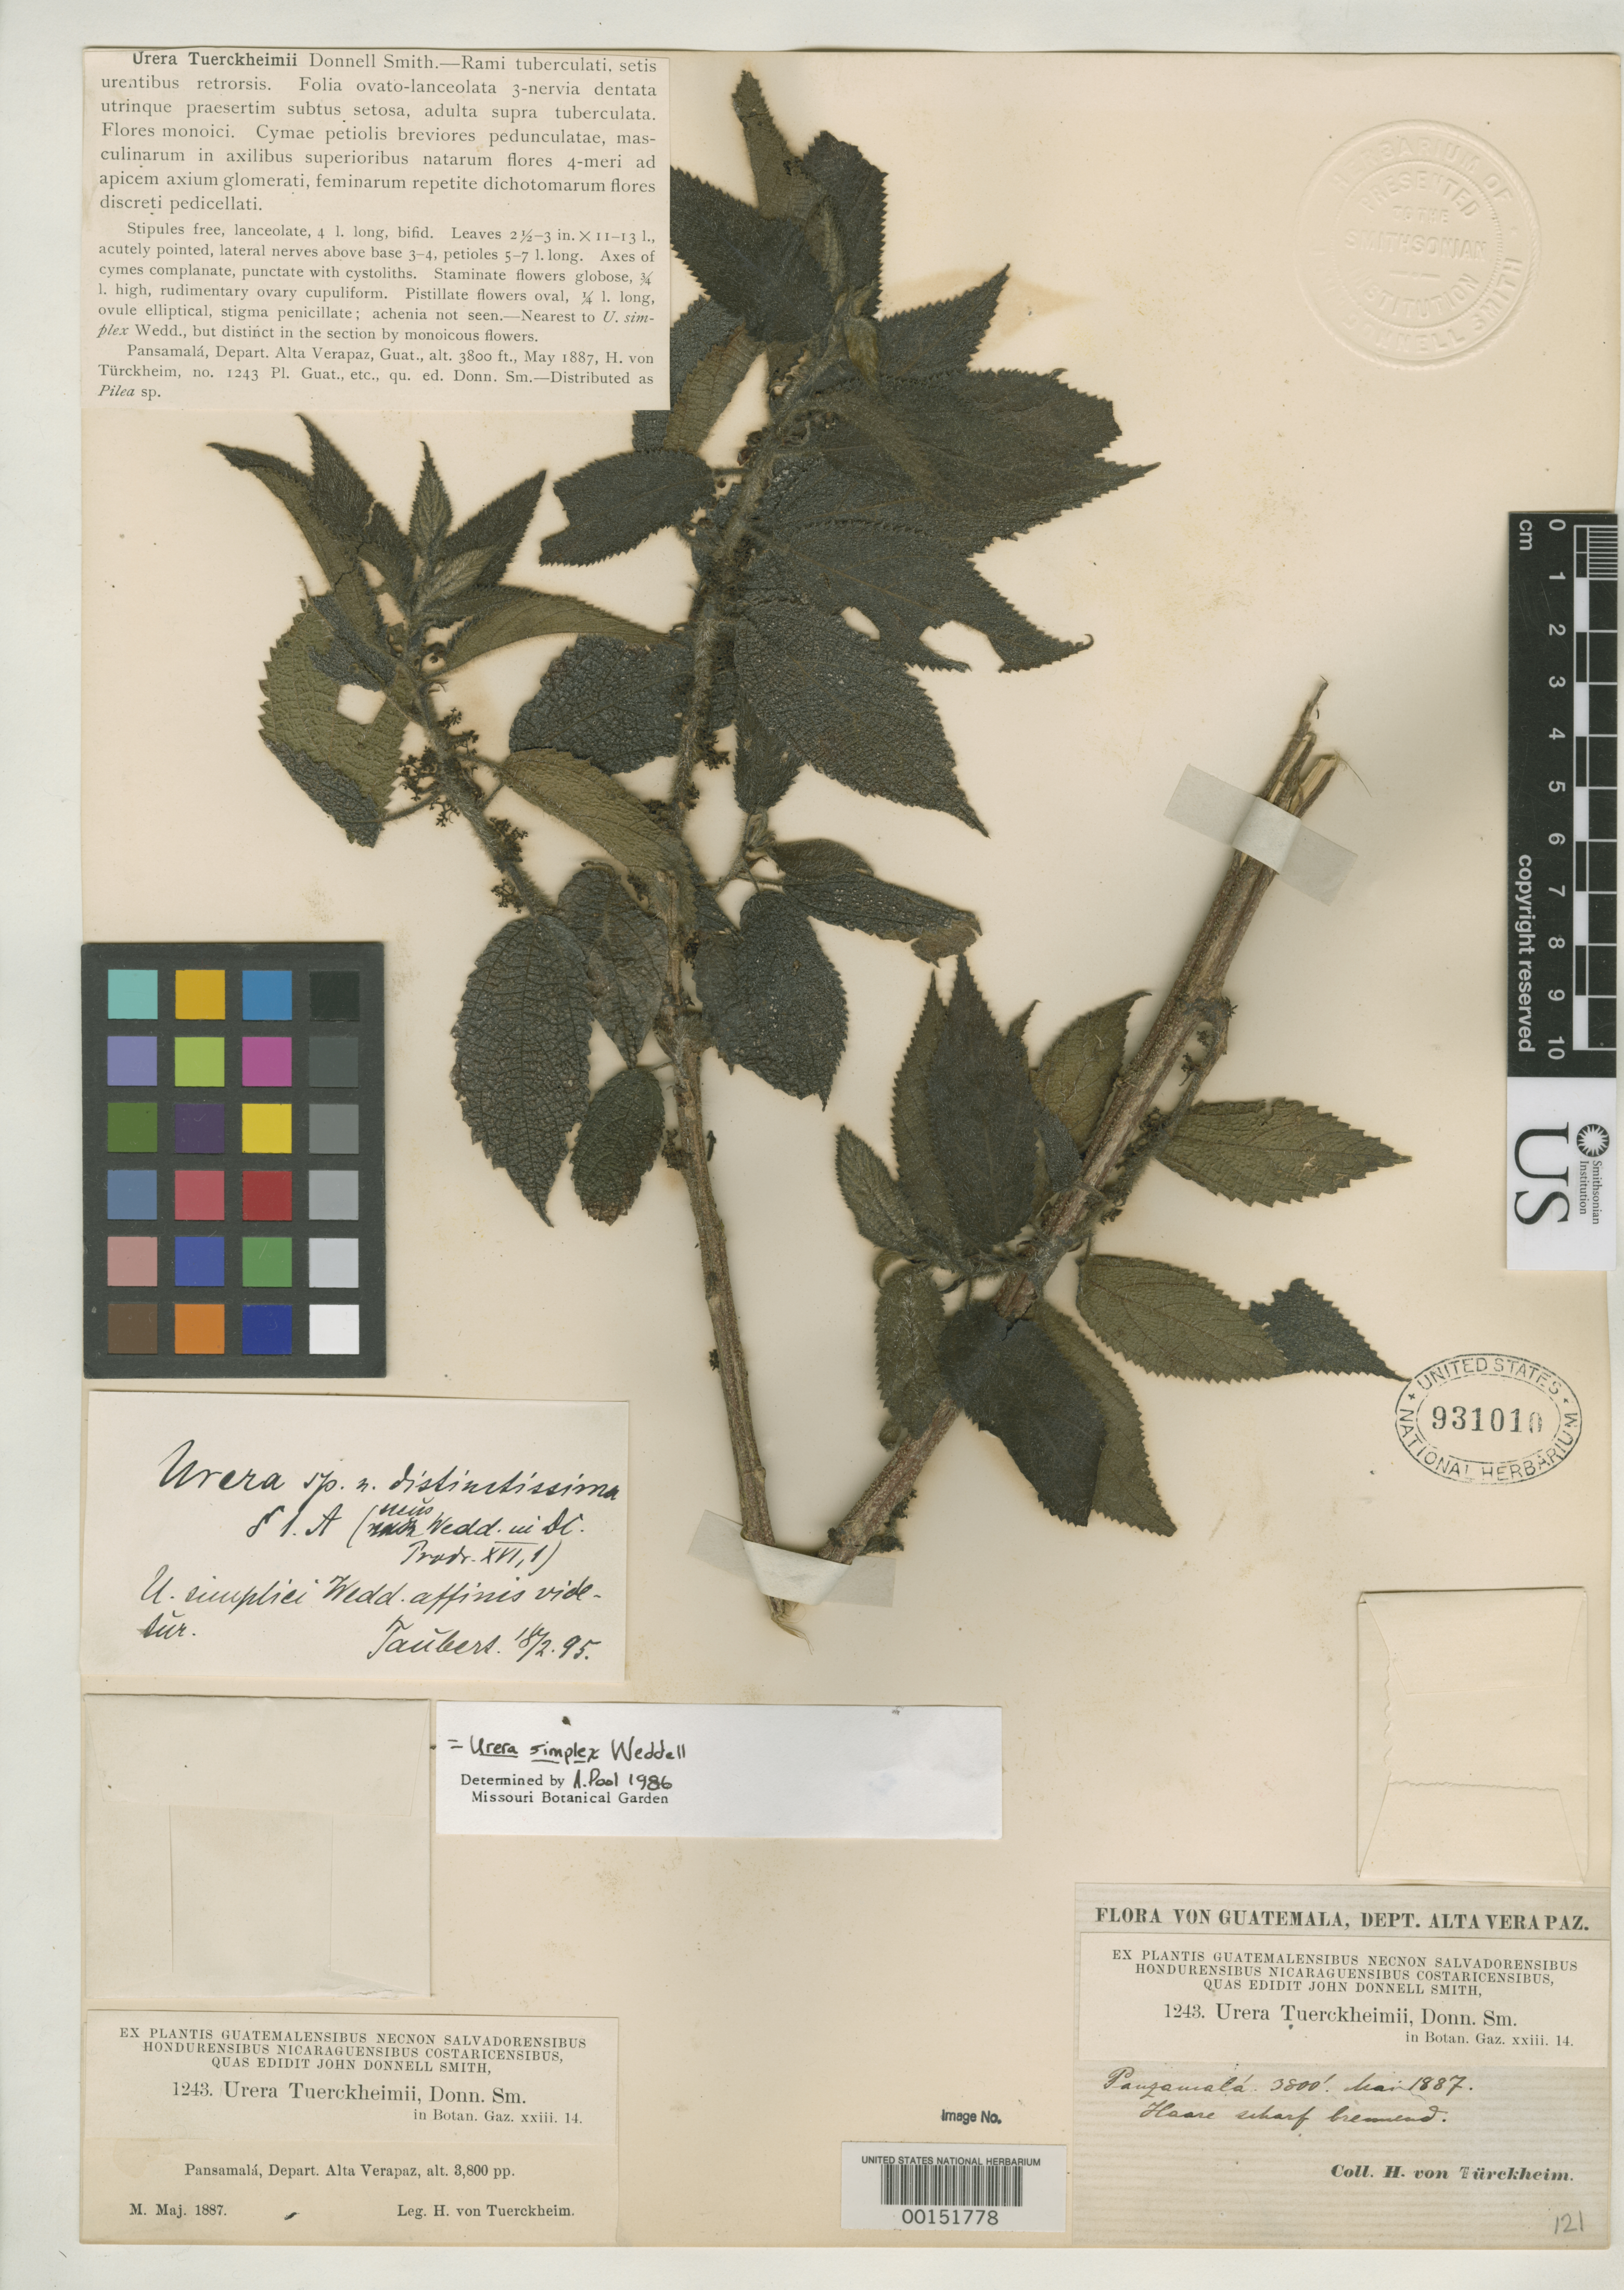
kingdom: Plantae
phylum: Tracheophyta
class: Magnoliopsida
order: Rosales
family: Urticaceae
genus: Urera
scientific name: Urera tuerckheimii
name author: Donn. Sm.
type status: Holotype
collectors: H. von Türckheim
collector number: J.D.S. 1243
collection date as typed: May 1887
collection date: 1887-05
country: Guatemala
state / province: Alta Verapaz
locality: Pansamalá.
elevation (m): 1158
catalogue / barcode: US 931010